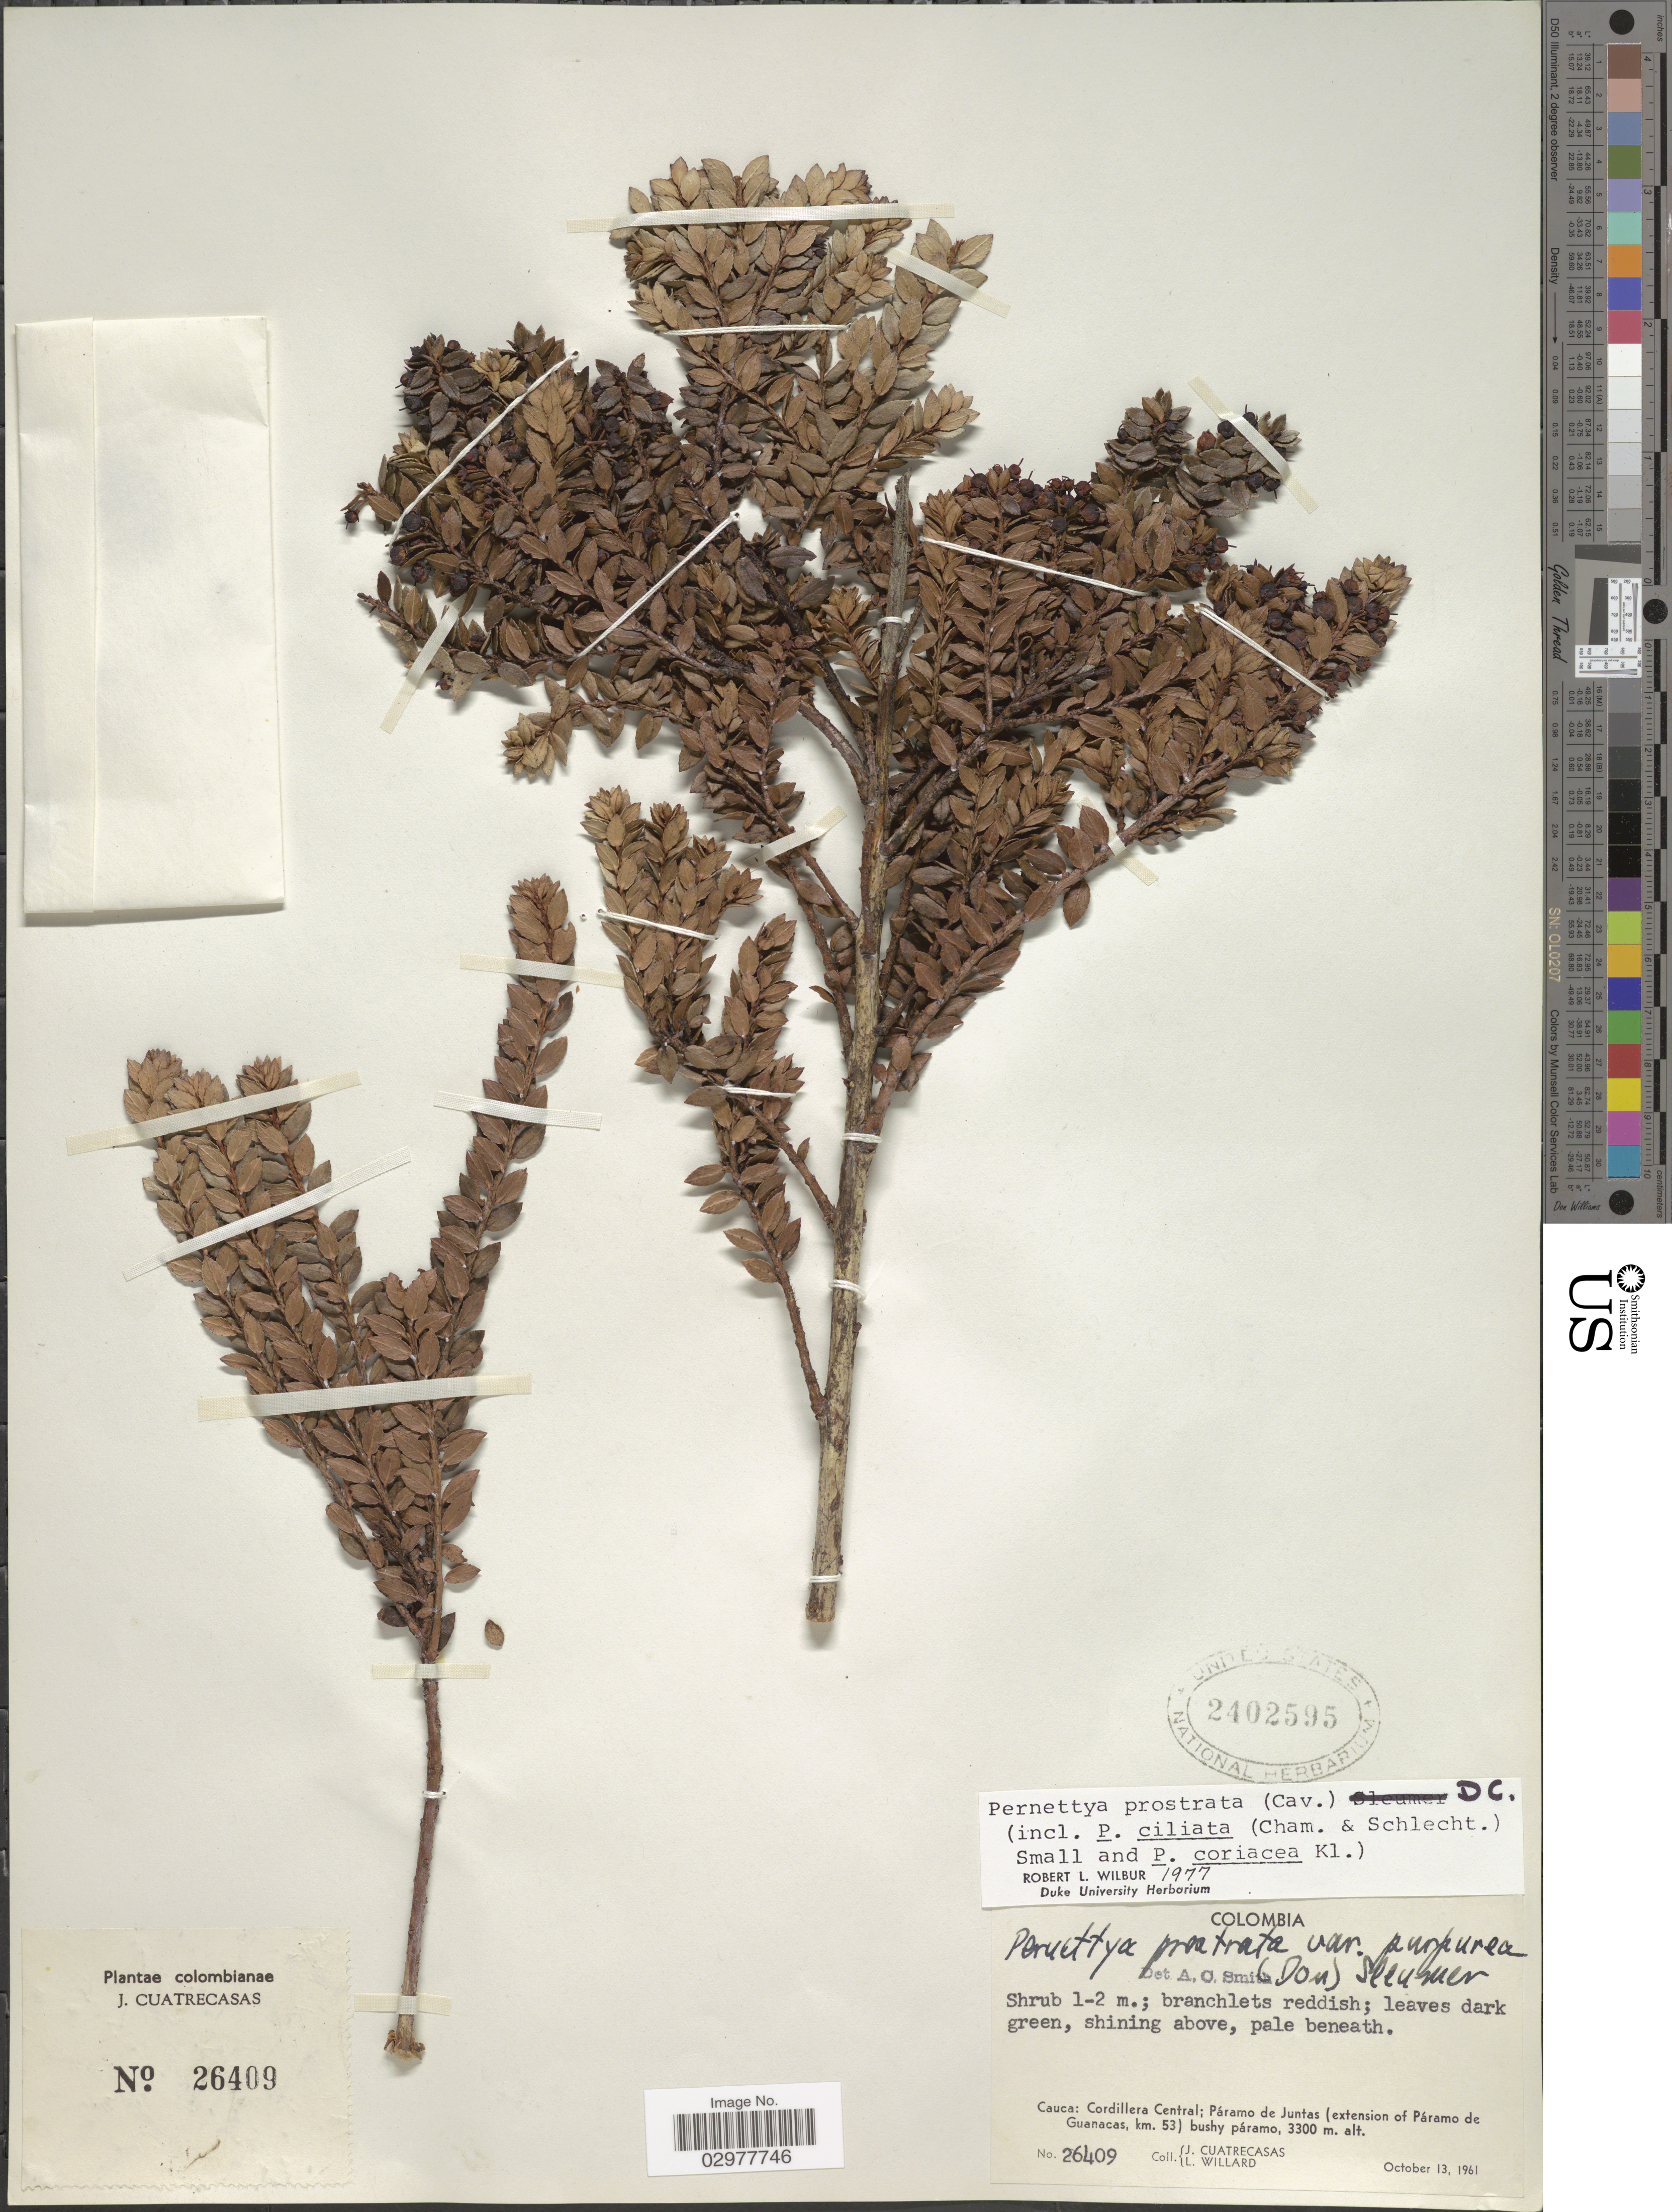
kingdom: Plantae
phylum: Tracheophyta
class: Magnoliopsida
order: Ericales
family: Ericaceae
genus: Pernettya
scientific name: Pernettya prostrata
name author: (Cav.) DC.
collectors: J. Cuatrecasas & L. Willard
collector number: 26409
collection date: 1961-10-13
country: Colombia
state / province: Cauca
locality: Cordillera Central; Páramo de Juntas (extension of Páramo de Guanacas, km. 53) bushy páramo.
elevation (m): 3300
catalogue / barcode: US 2402595